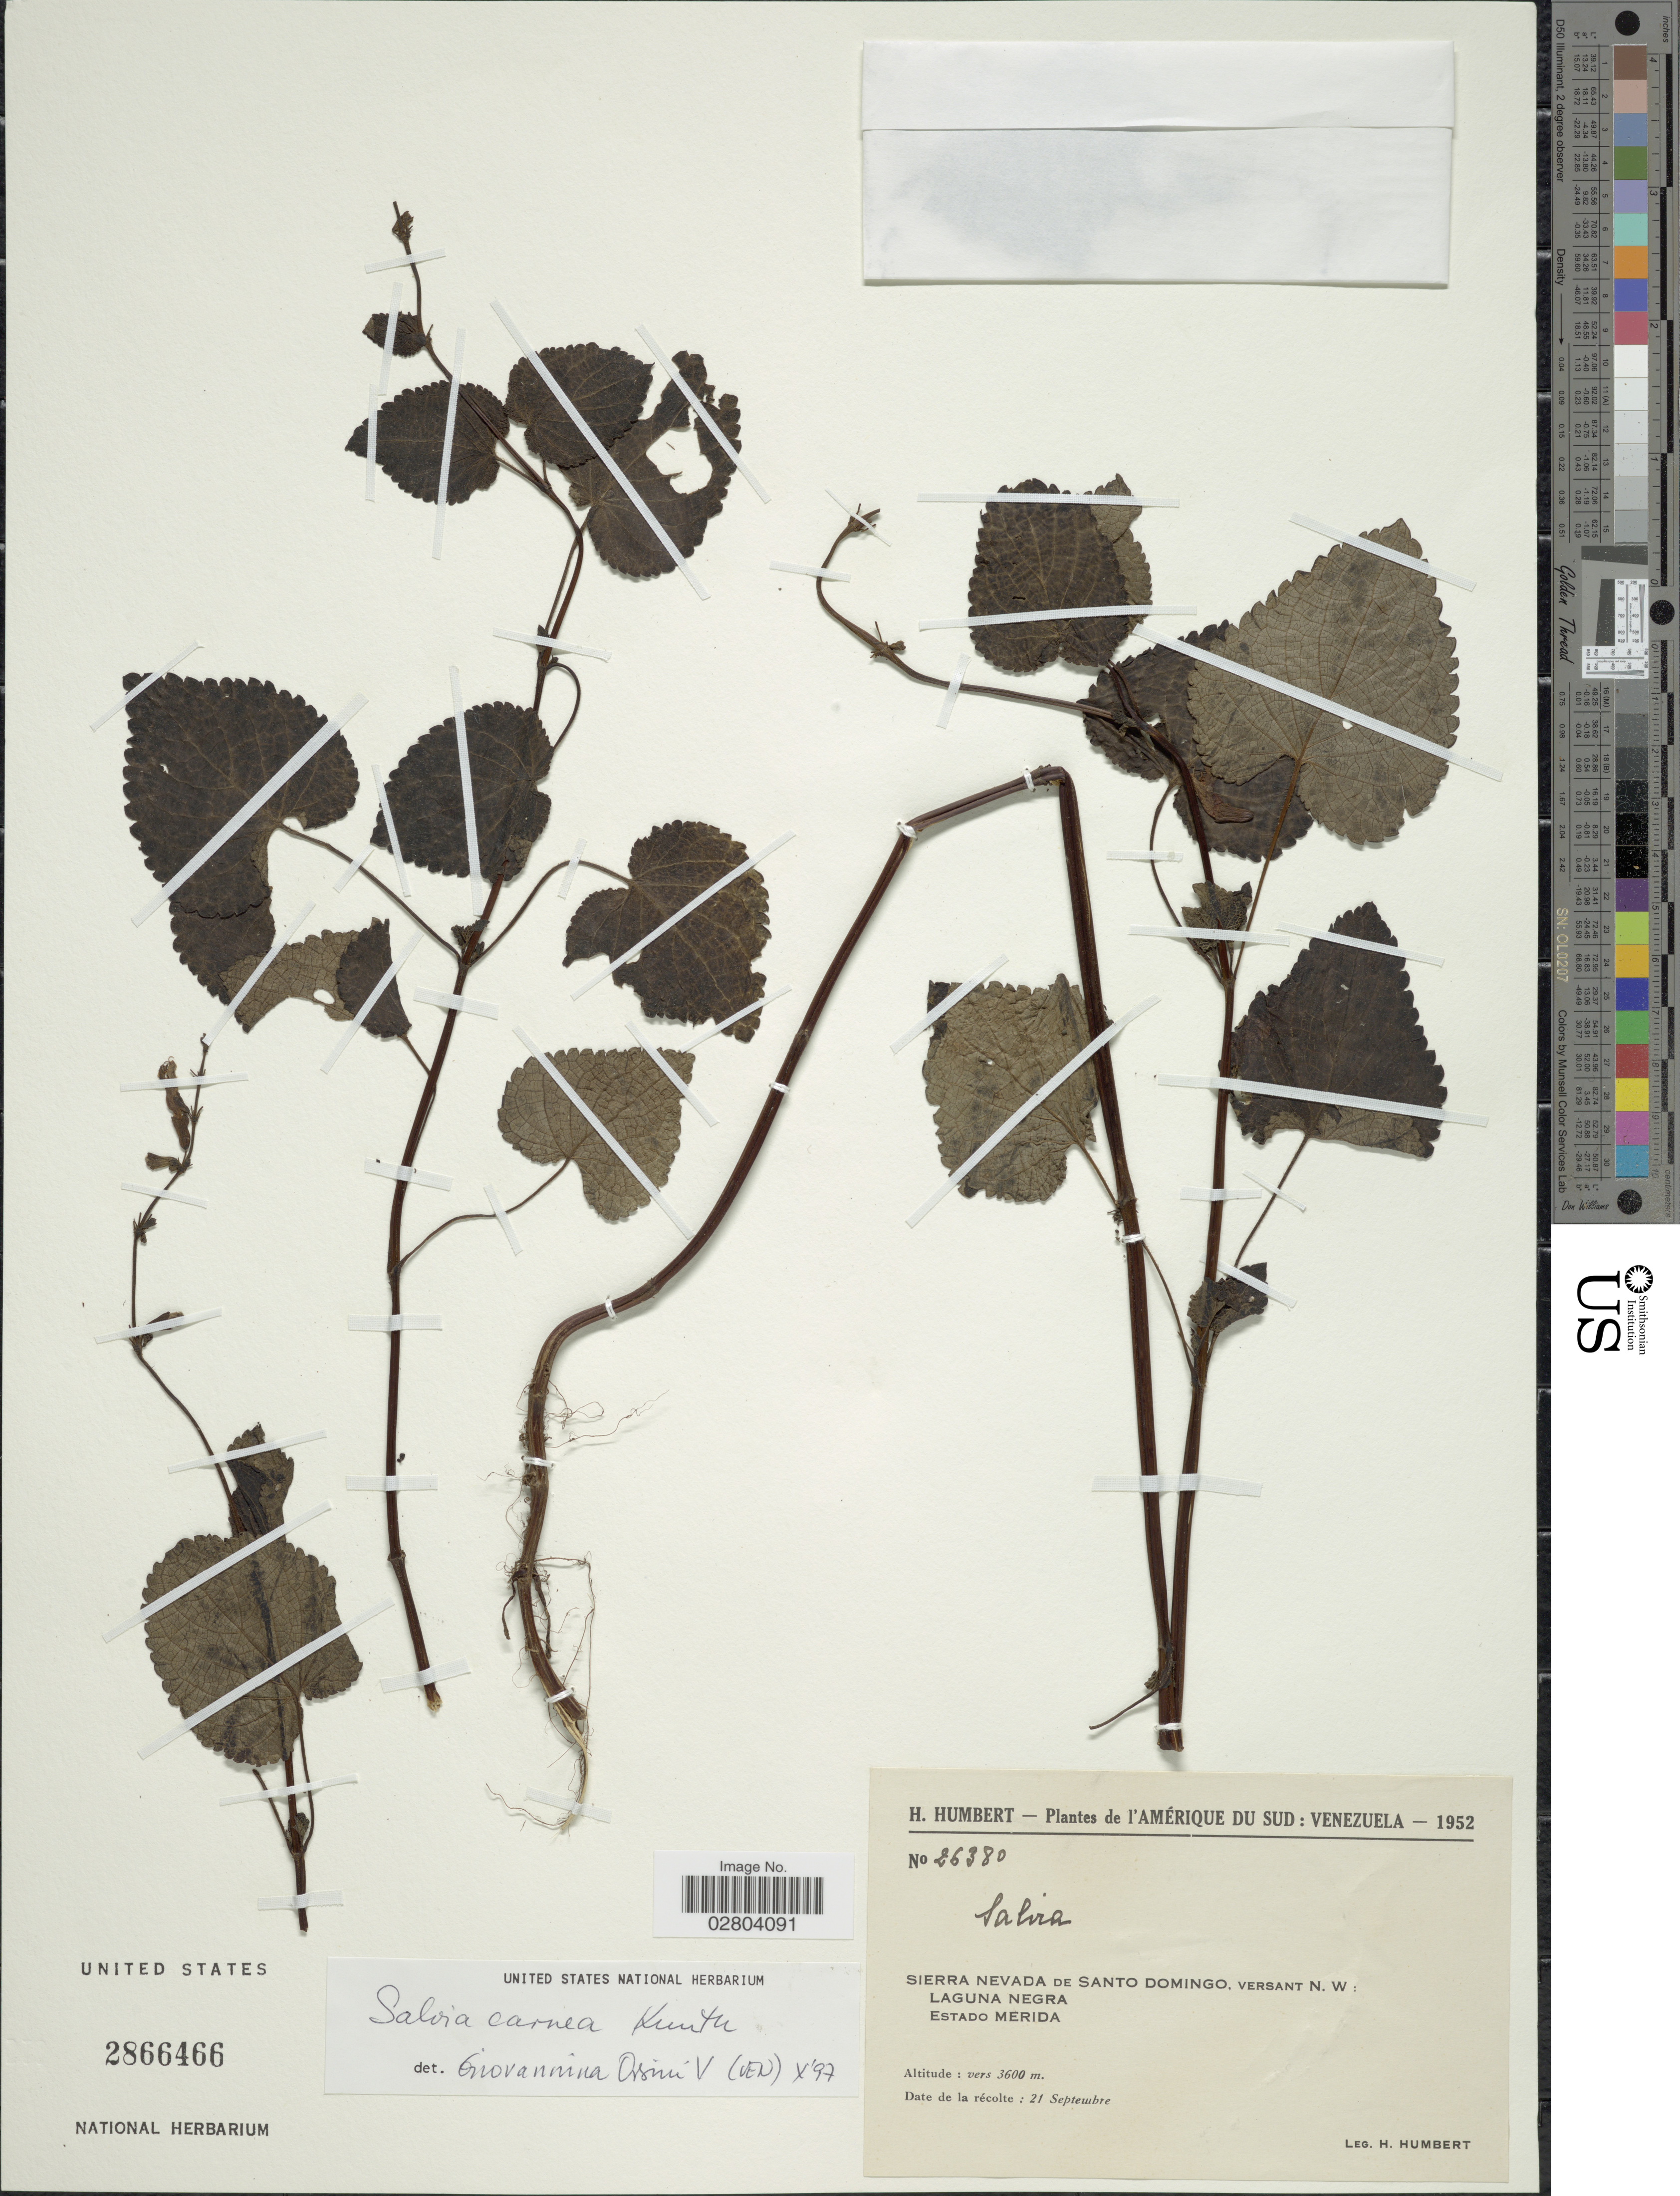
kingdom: Plantae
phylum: Tracheophyta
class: Magnoliopsida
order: Lamiales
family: Lamiaceae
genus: Salvia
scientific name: Salvia carnea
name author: Kunth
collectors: H. Humbert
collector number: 26380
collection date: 1952-09-21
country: Venezuela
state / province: Mérida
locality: L'Amérique du Sud. Sierra Nevada de Santo Domingo, versant N. W: Laguna Negra.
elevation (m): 3600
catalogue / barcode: US 2866466